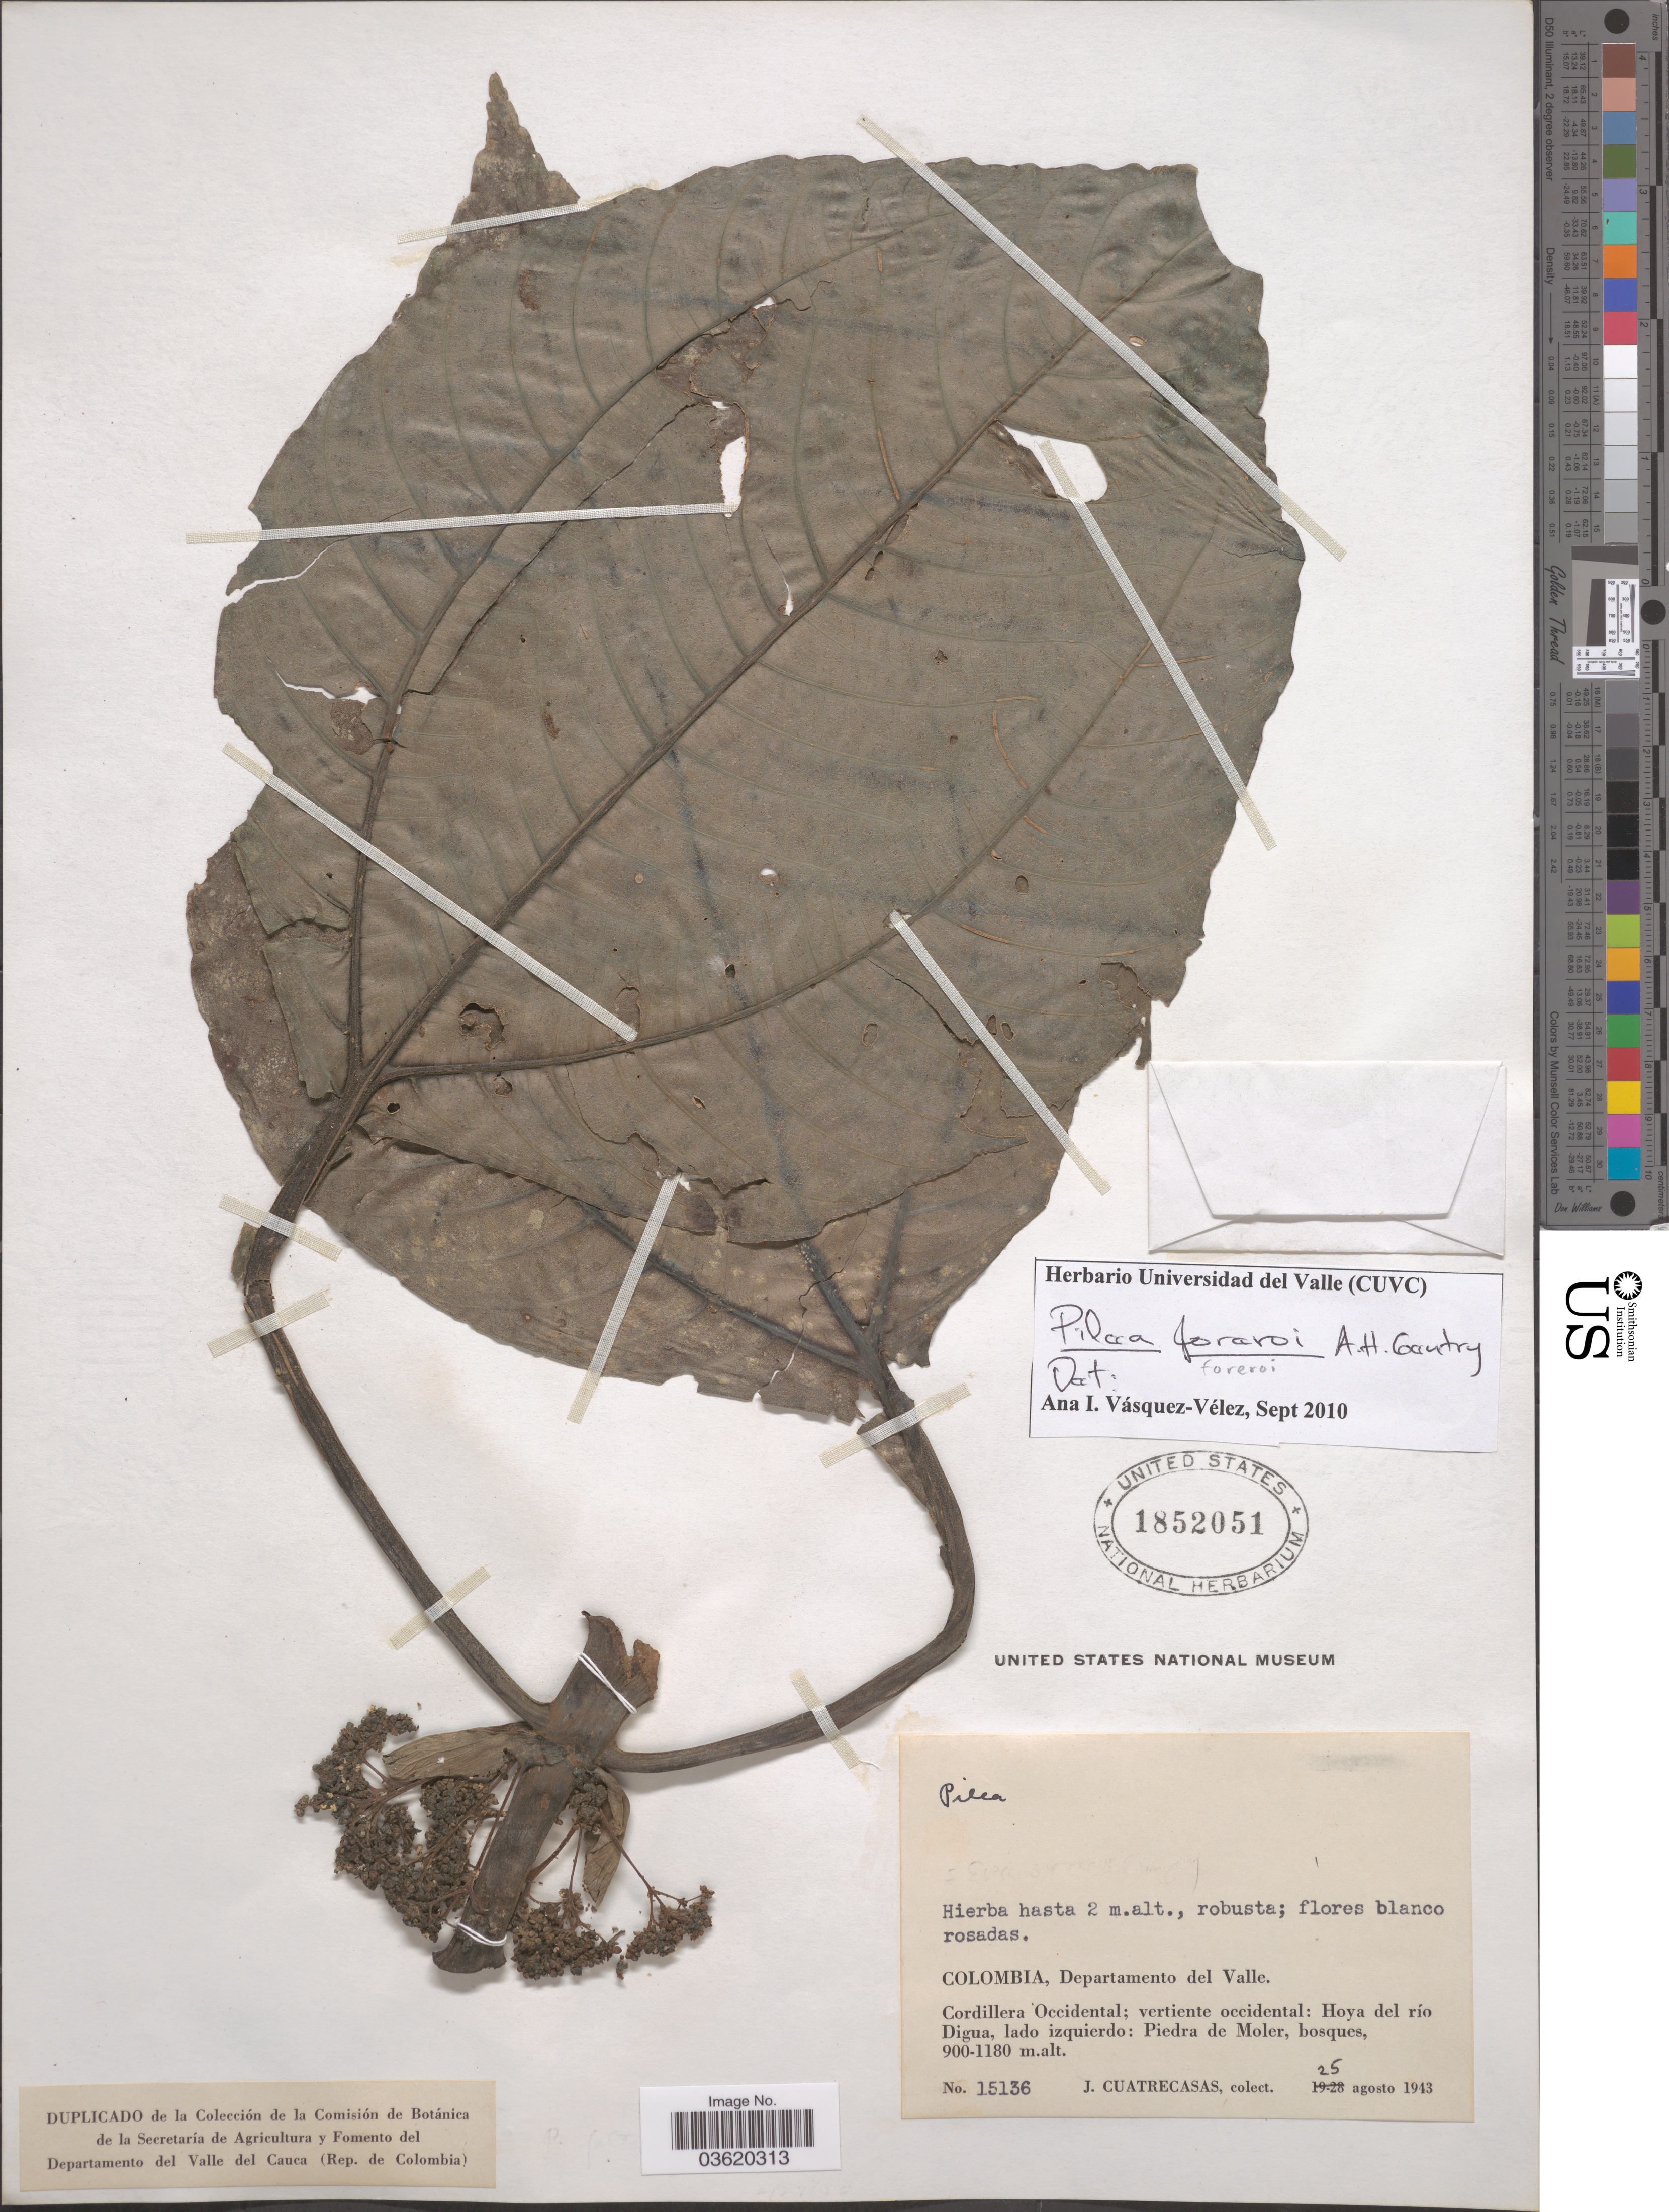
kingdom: Plantae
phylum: Tracheophyta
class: Magnoliopsida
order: Rosales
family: Urticaceae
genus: Pilea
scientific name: Pilea foreroi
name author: A.H. Gentry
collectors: J. Cuatrecasas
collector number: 15136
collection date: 1943-08-25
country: Colombia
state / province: Valle del Cauca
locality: Departamento del Valle. Cordillera Occidental; vertiente occidental: Hoya del río Digua, lado izquierdo: Piedra de Moler.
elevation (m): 900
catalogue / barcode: US 1852051